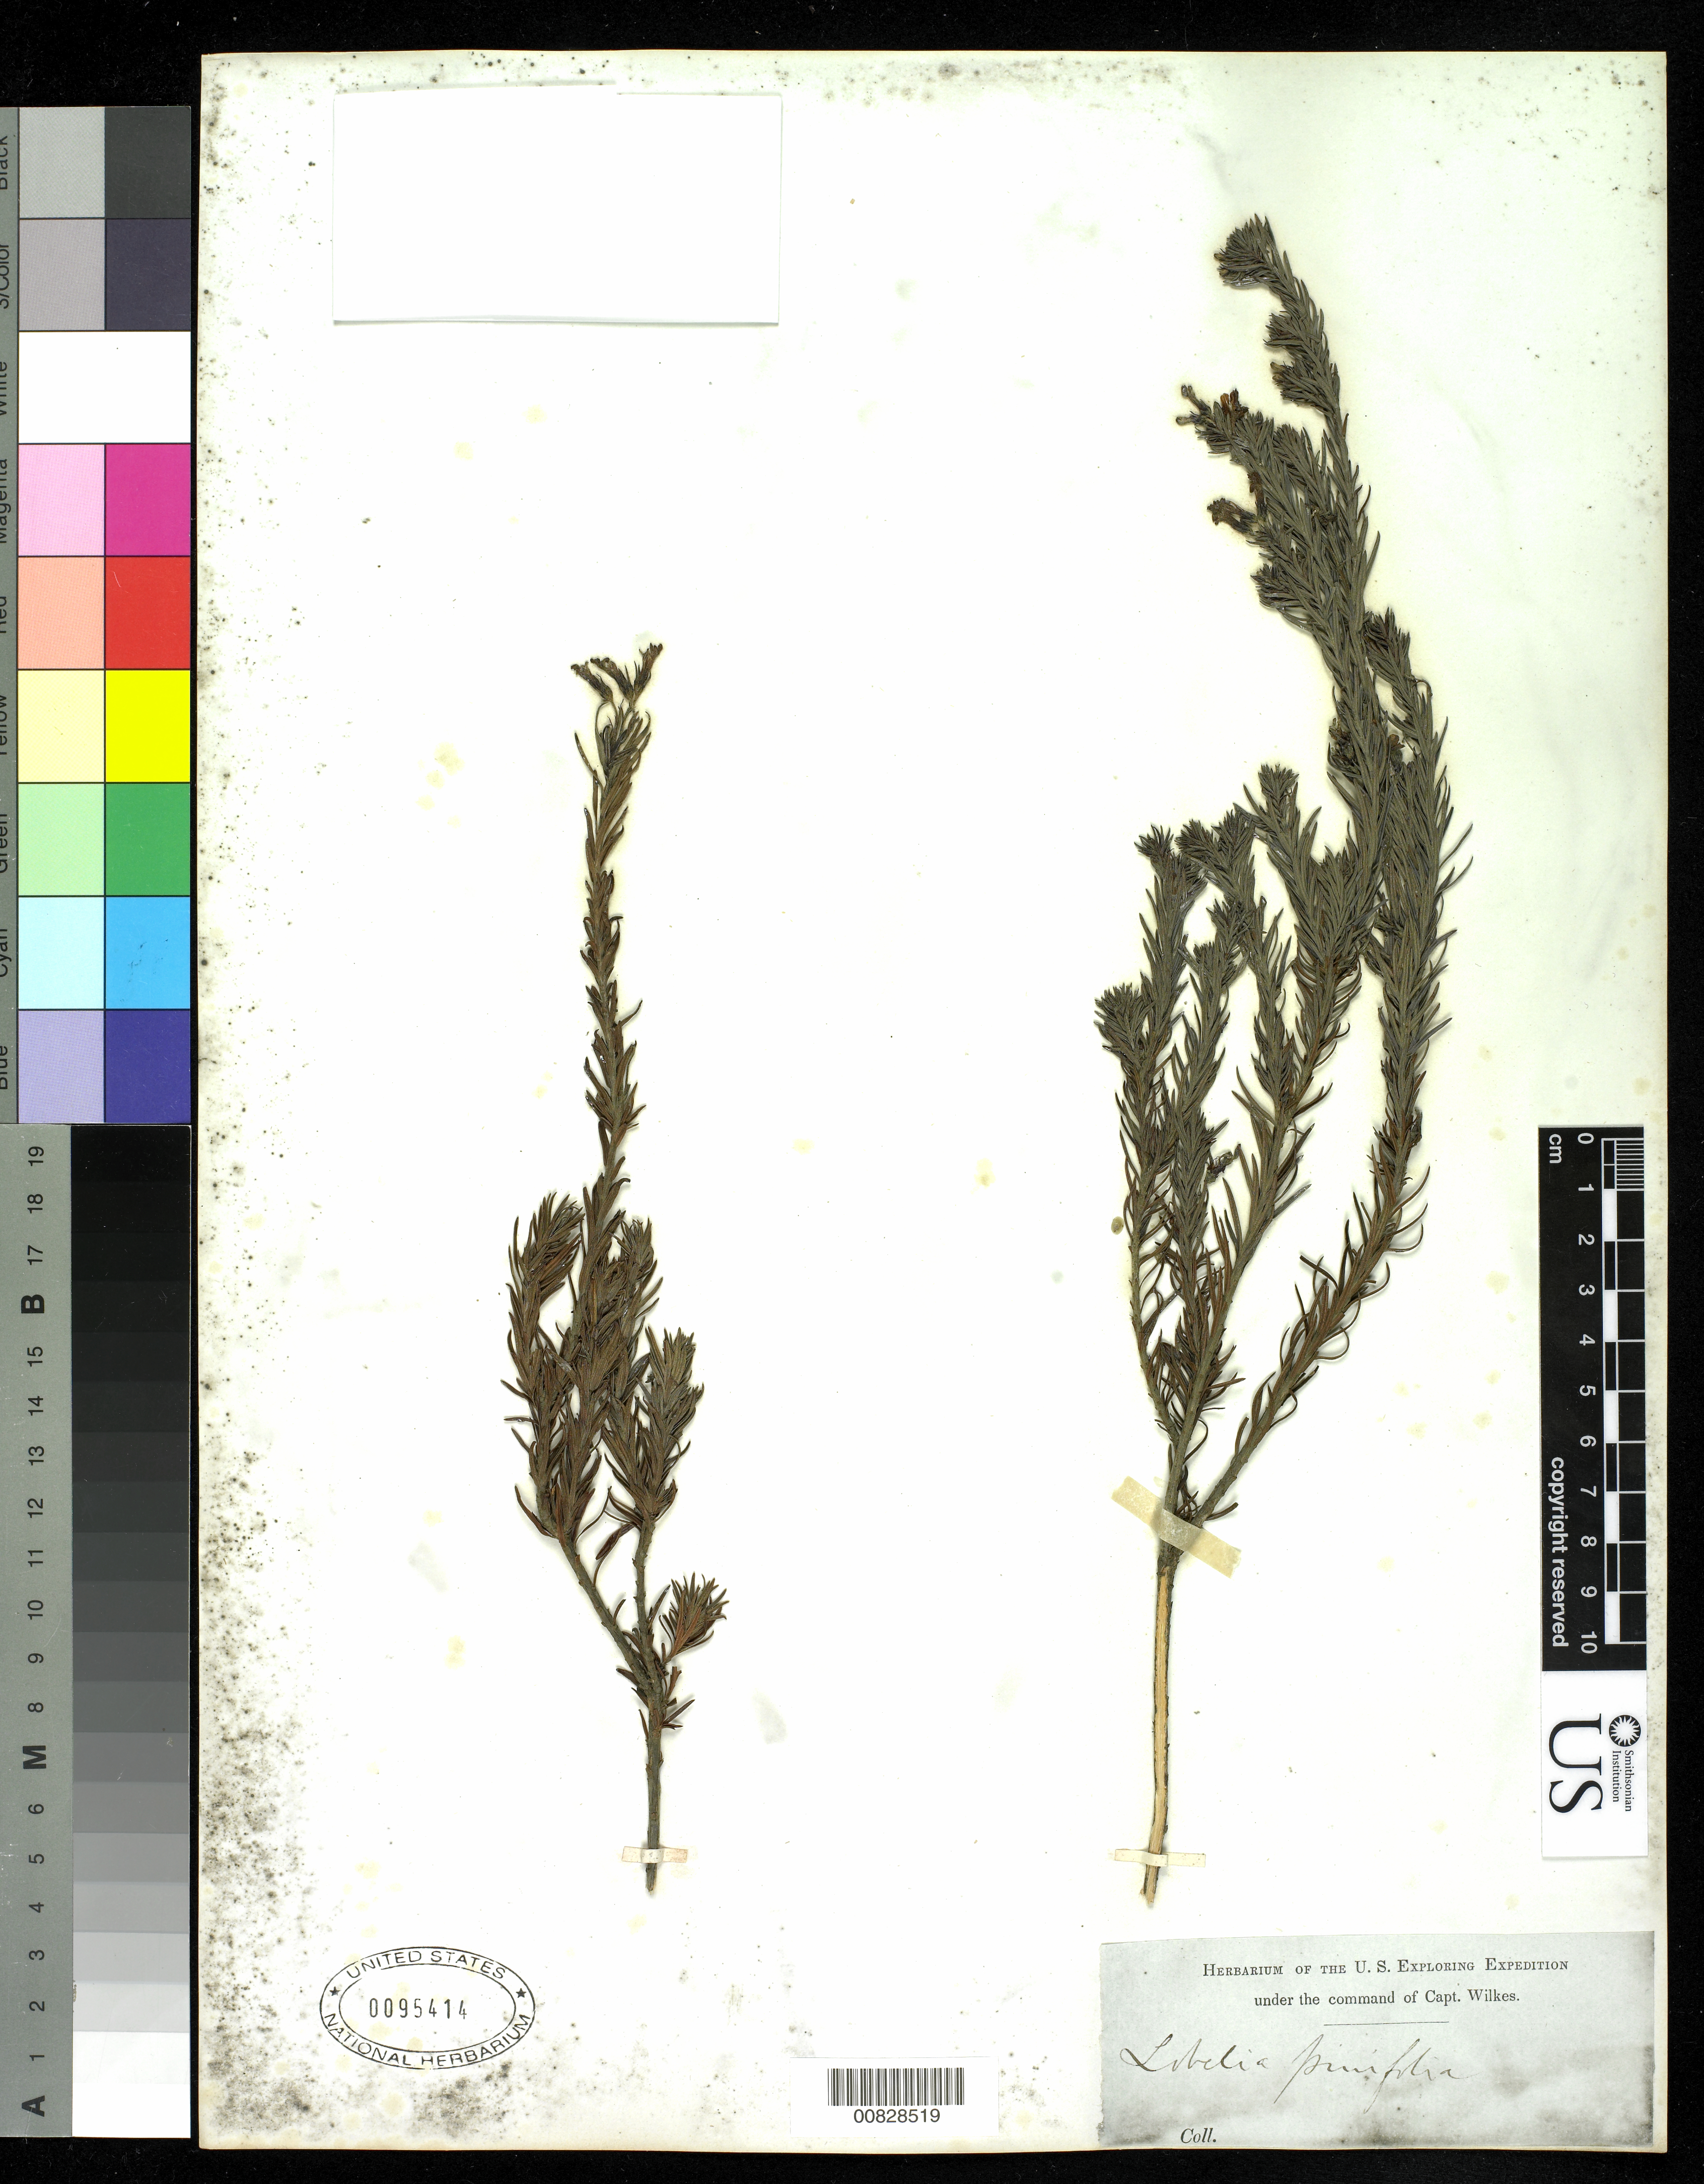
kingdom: Plantae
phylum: Tracheophyta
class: Magnoliopsida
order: Asterales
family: Campanulaceae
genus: Lobelia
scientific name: Lobelia pinifolia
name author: L.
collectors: Wilkes Explor. Exped.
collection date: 1838/1842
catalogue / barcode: US 95414